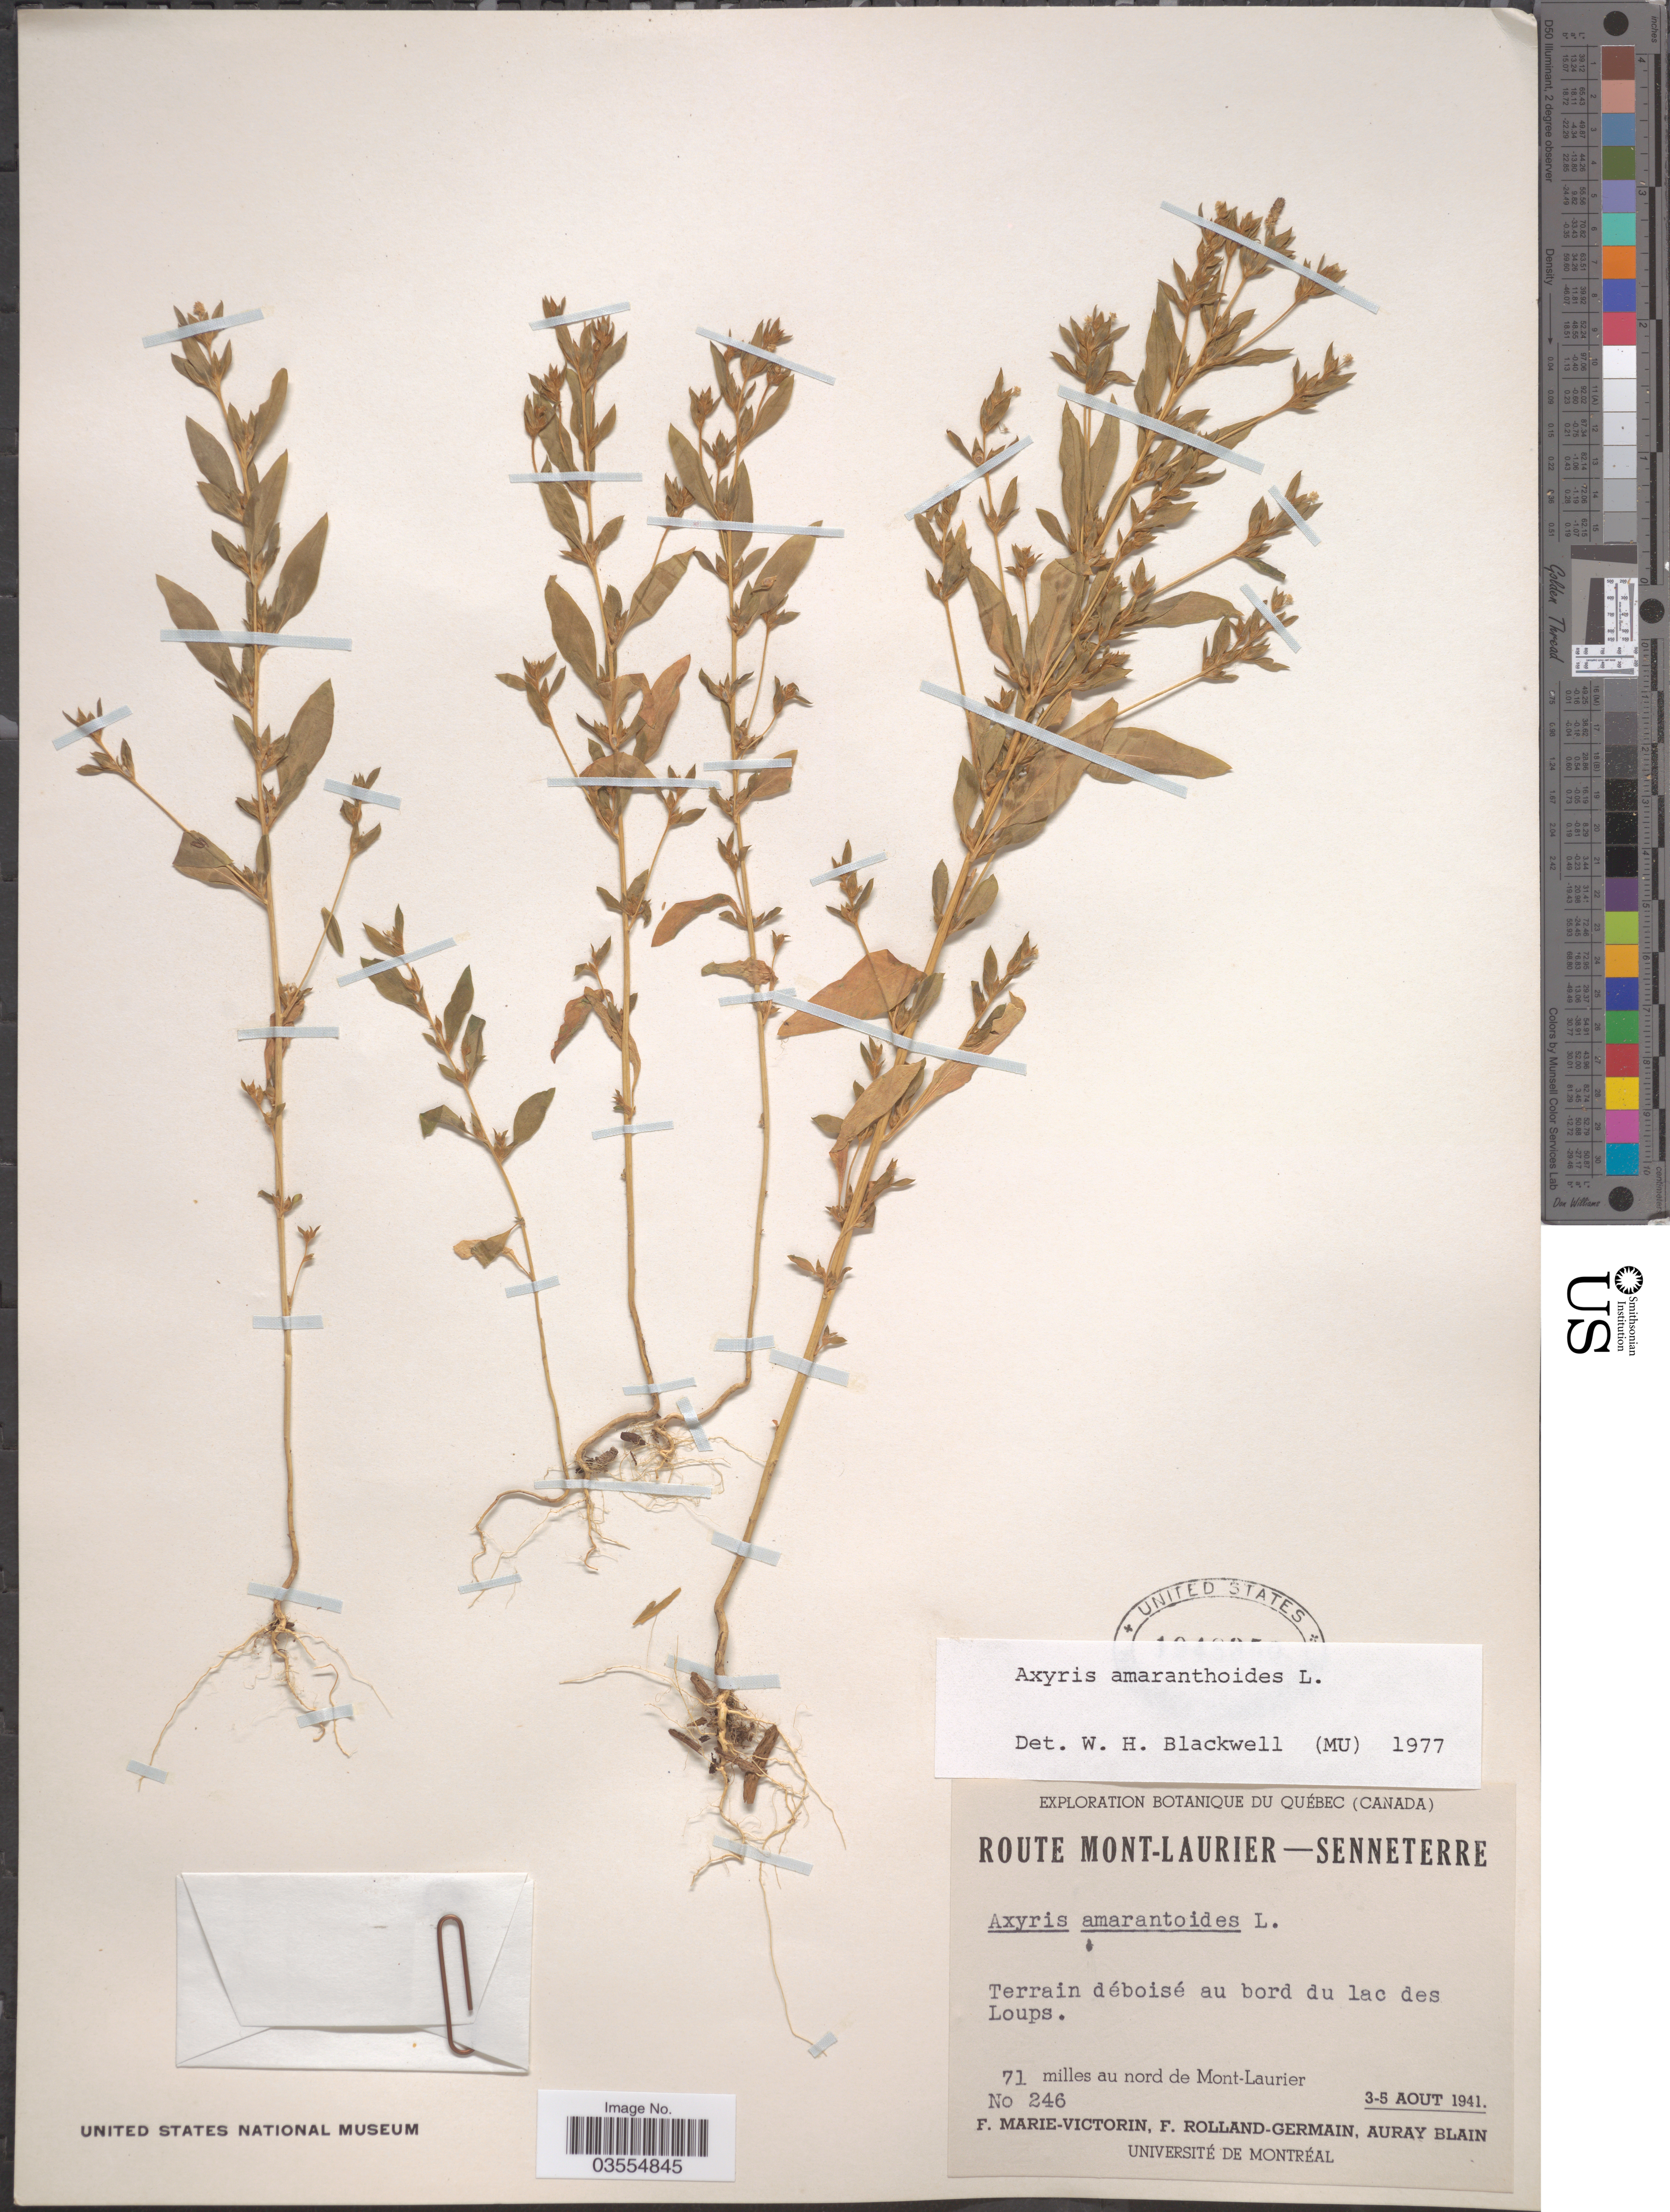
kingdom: Plantae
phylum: Tracheophyta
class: Magnoliopsida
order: Caryophyllales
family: Amaranthaceae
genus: Axyris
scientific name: Axyris amaranthoides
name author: L.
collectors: F. Marie-Victorin, Rolland-Germain & A. Blain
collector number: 246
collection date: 1941-08-03/1941-08-05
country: Canada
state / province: Quebec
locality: Terrain déboisé au bord du lac des Loups. 71 miles au nord de Mont-Laurier.